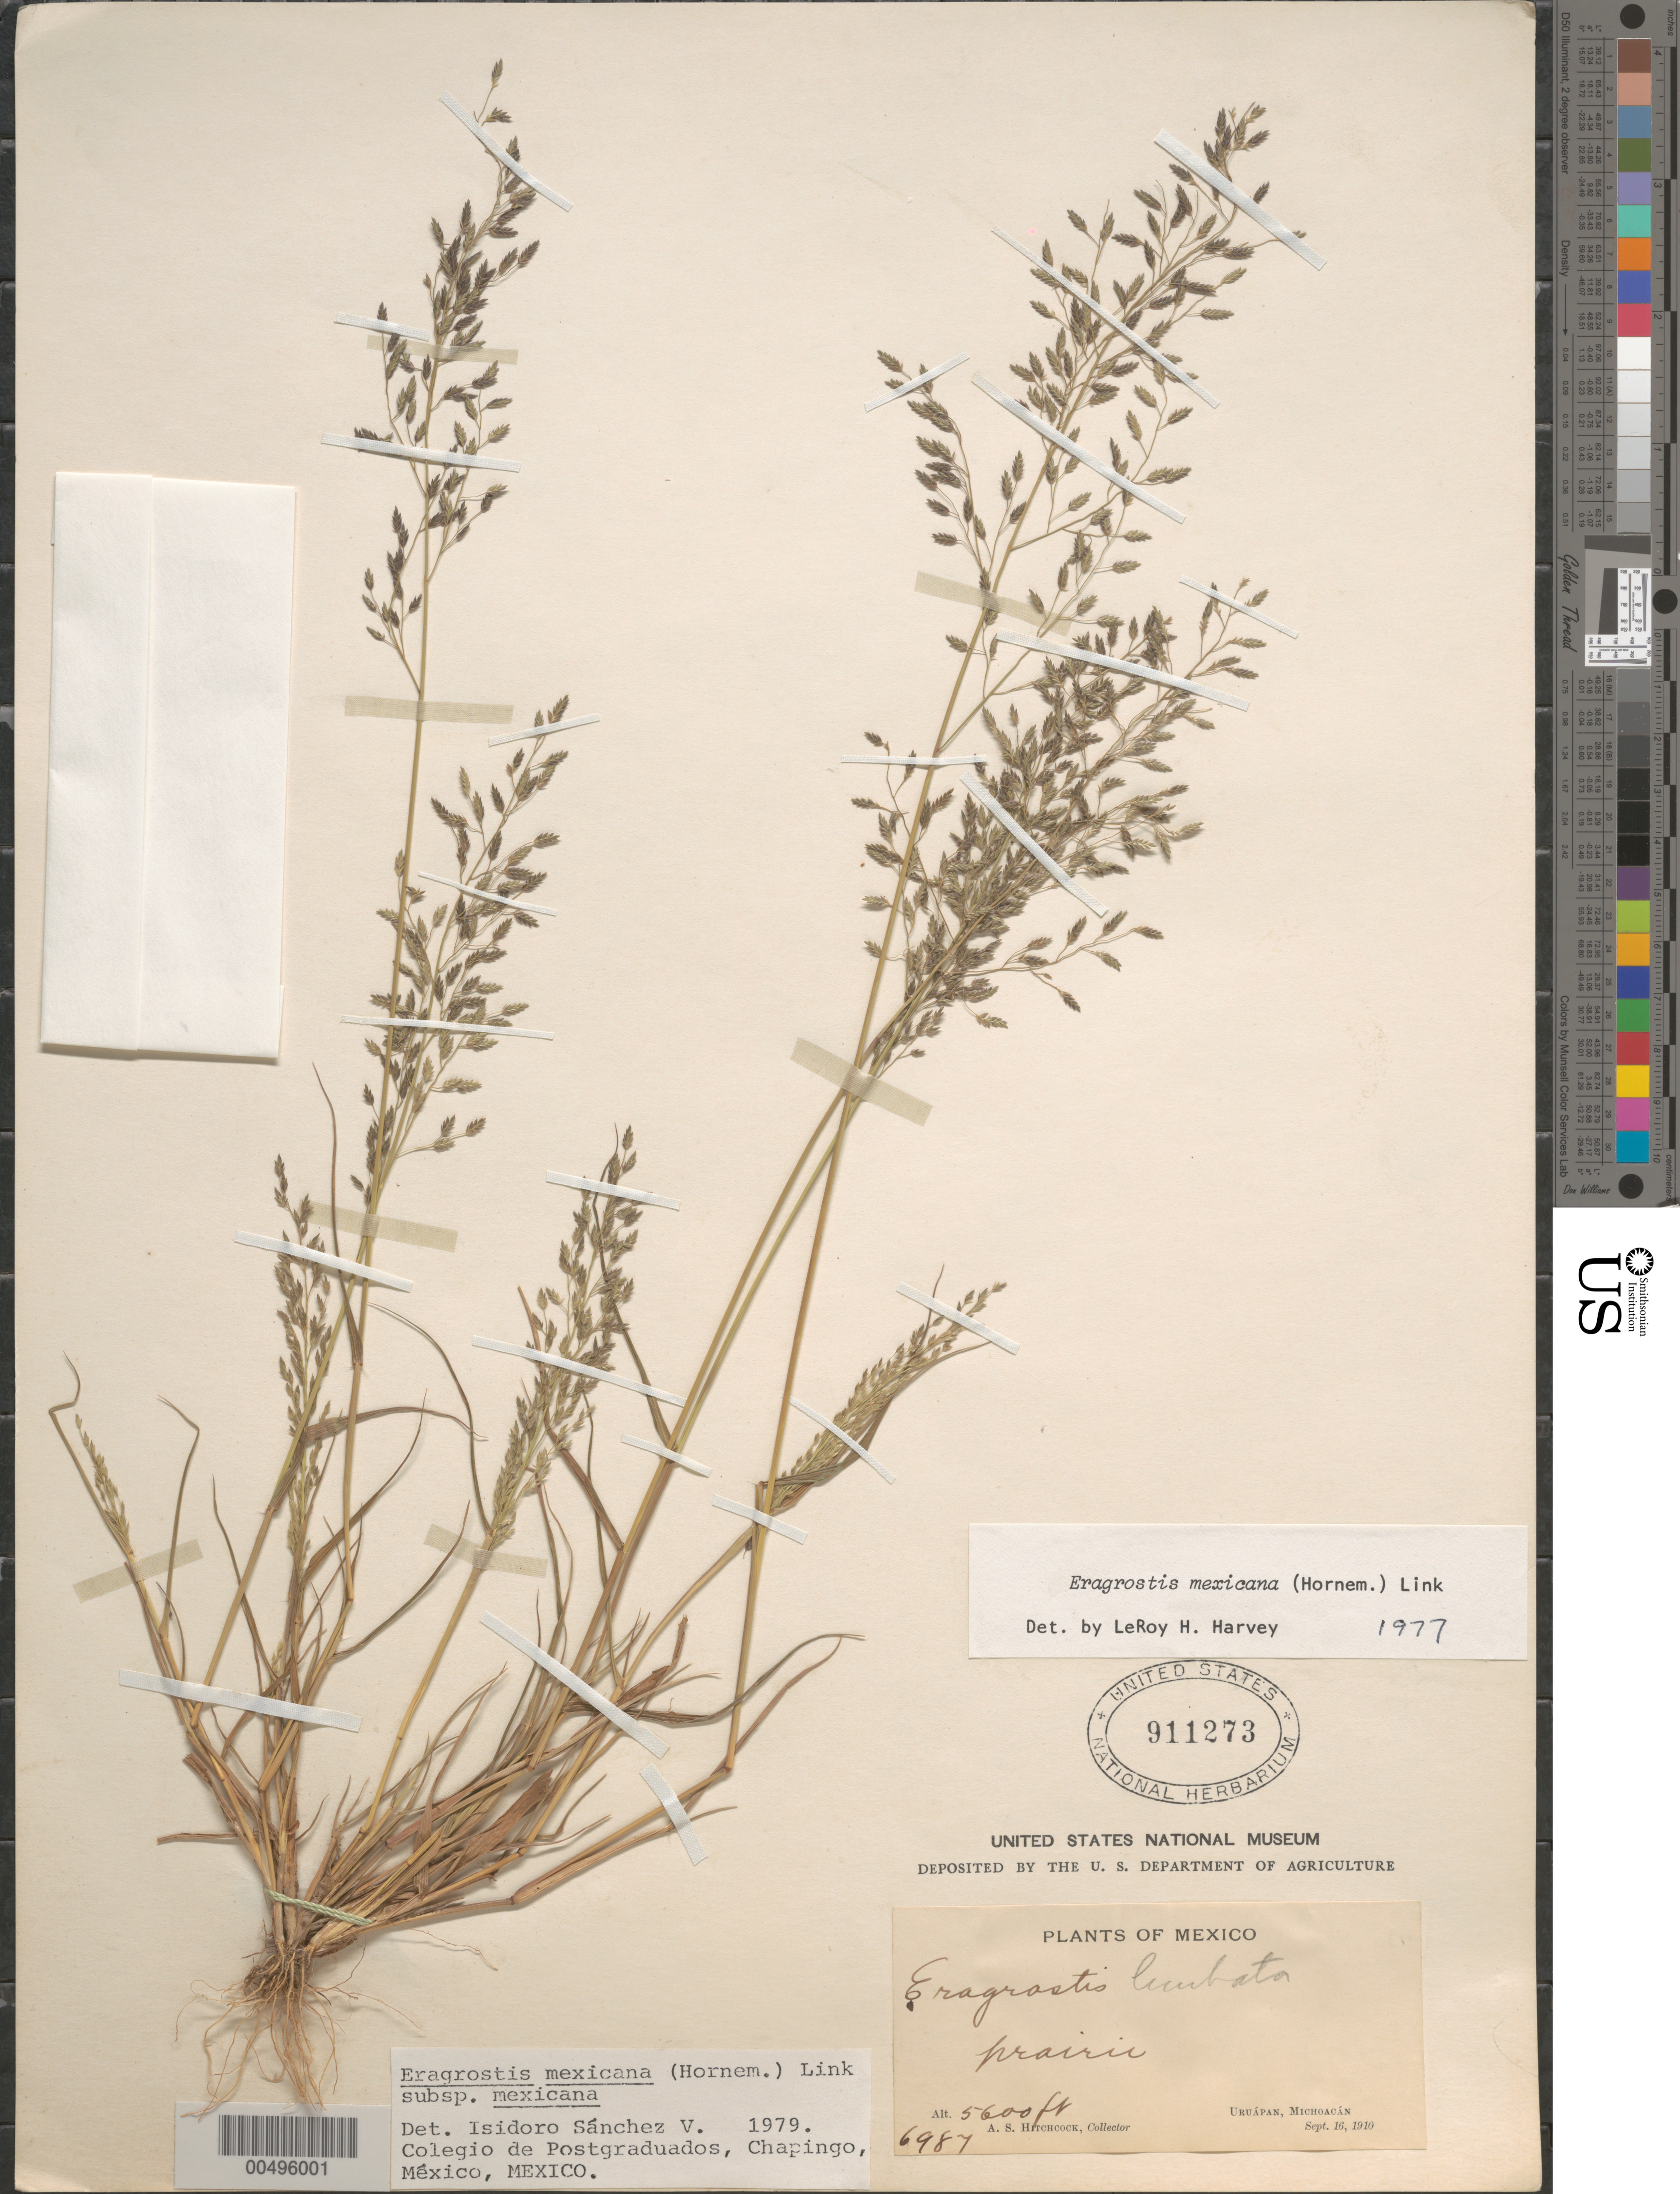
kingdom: Plantae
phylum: Tracheophyta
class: Liliopsida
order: Poales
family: Poaceae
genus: Eragrostis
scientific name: Eragrostis mexicana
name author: (Hornem.) Link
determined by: Sánchez Vega, I. M.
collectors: A. S. Hitchcock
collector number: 6987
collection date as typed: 16 Sep 1910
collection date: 1910-09-16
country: Mexico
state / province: Michoacán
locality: Uruápan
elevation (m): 1707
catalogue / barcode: US 911273